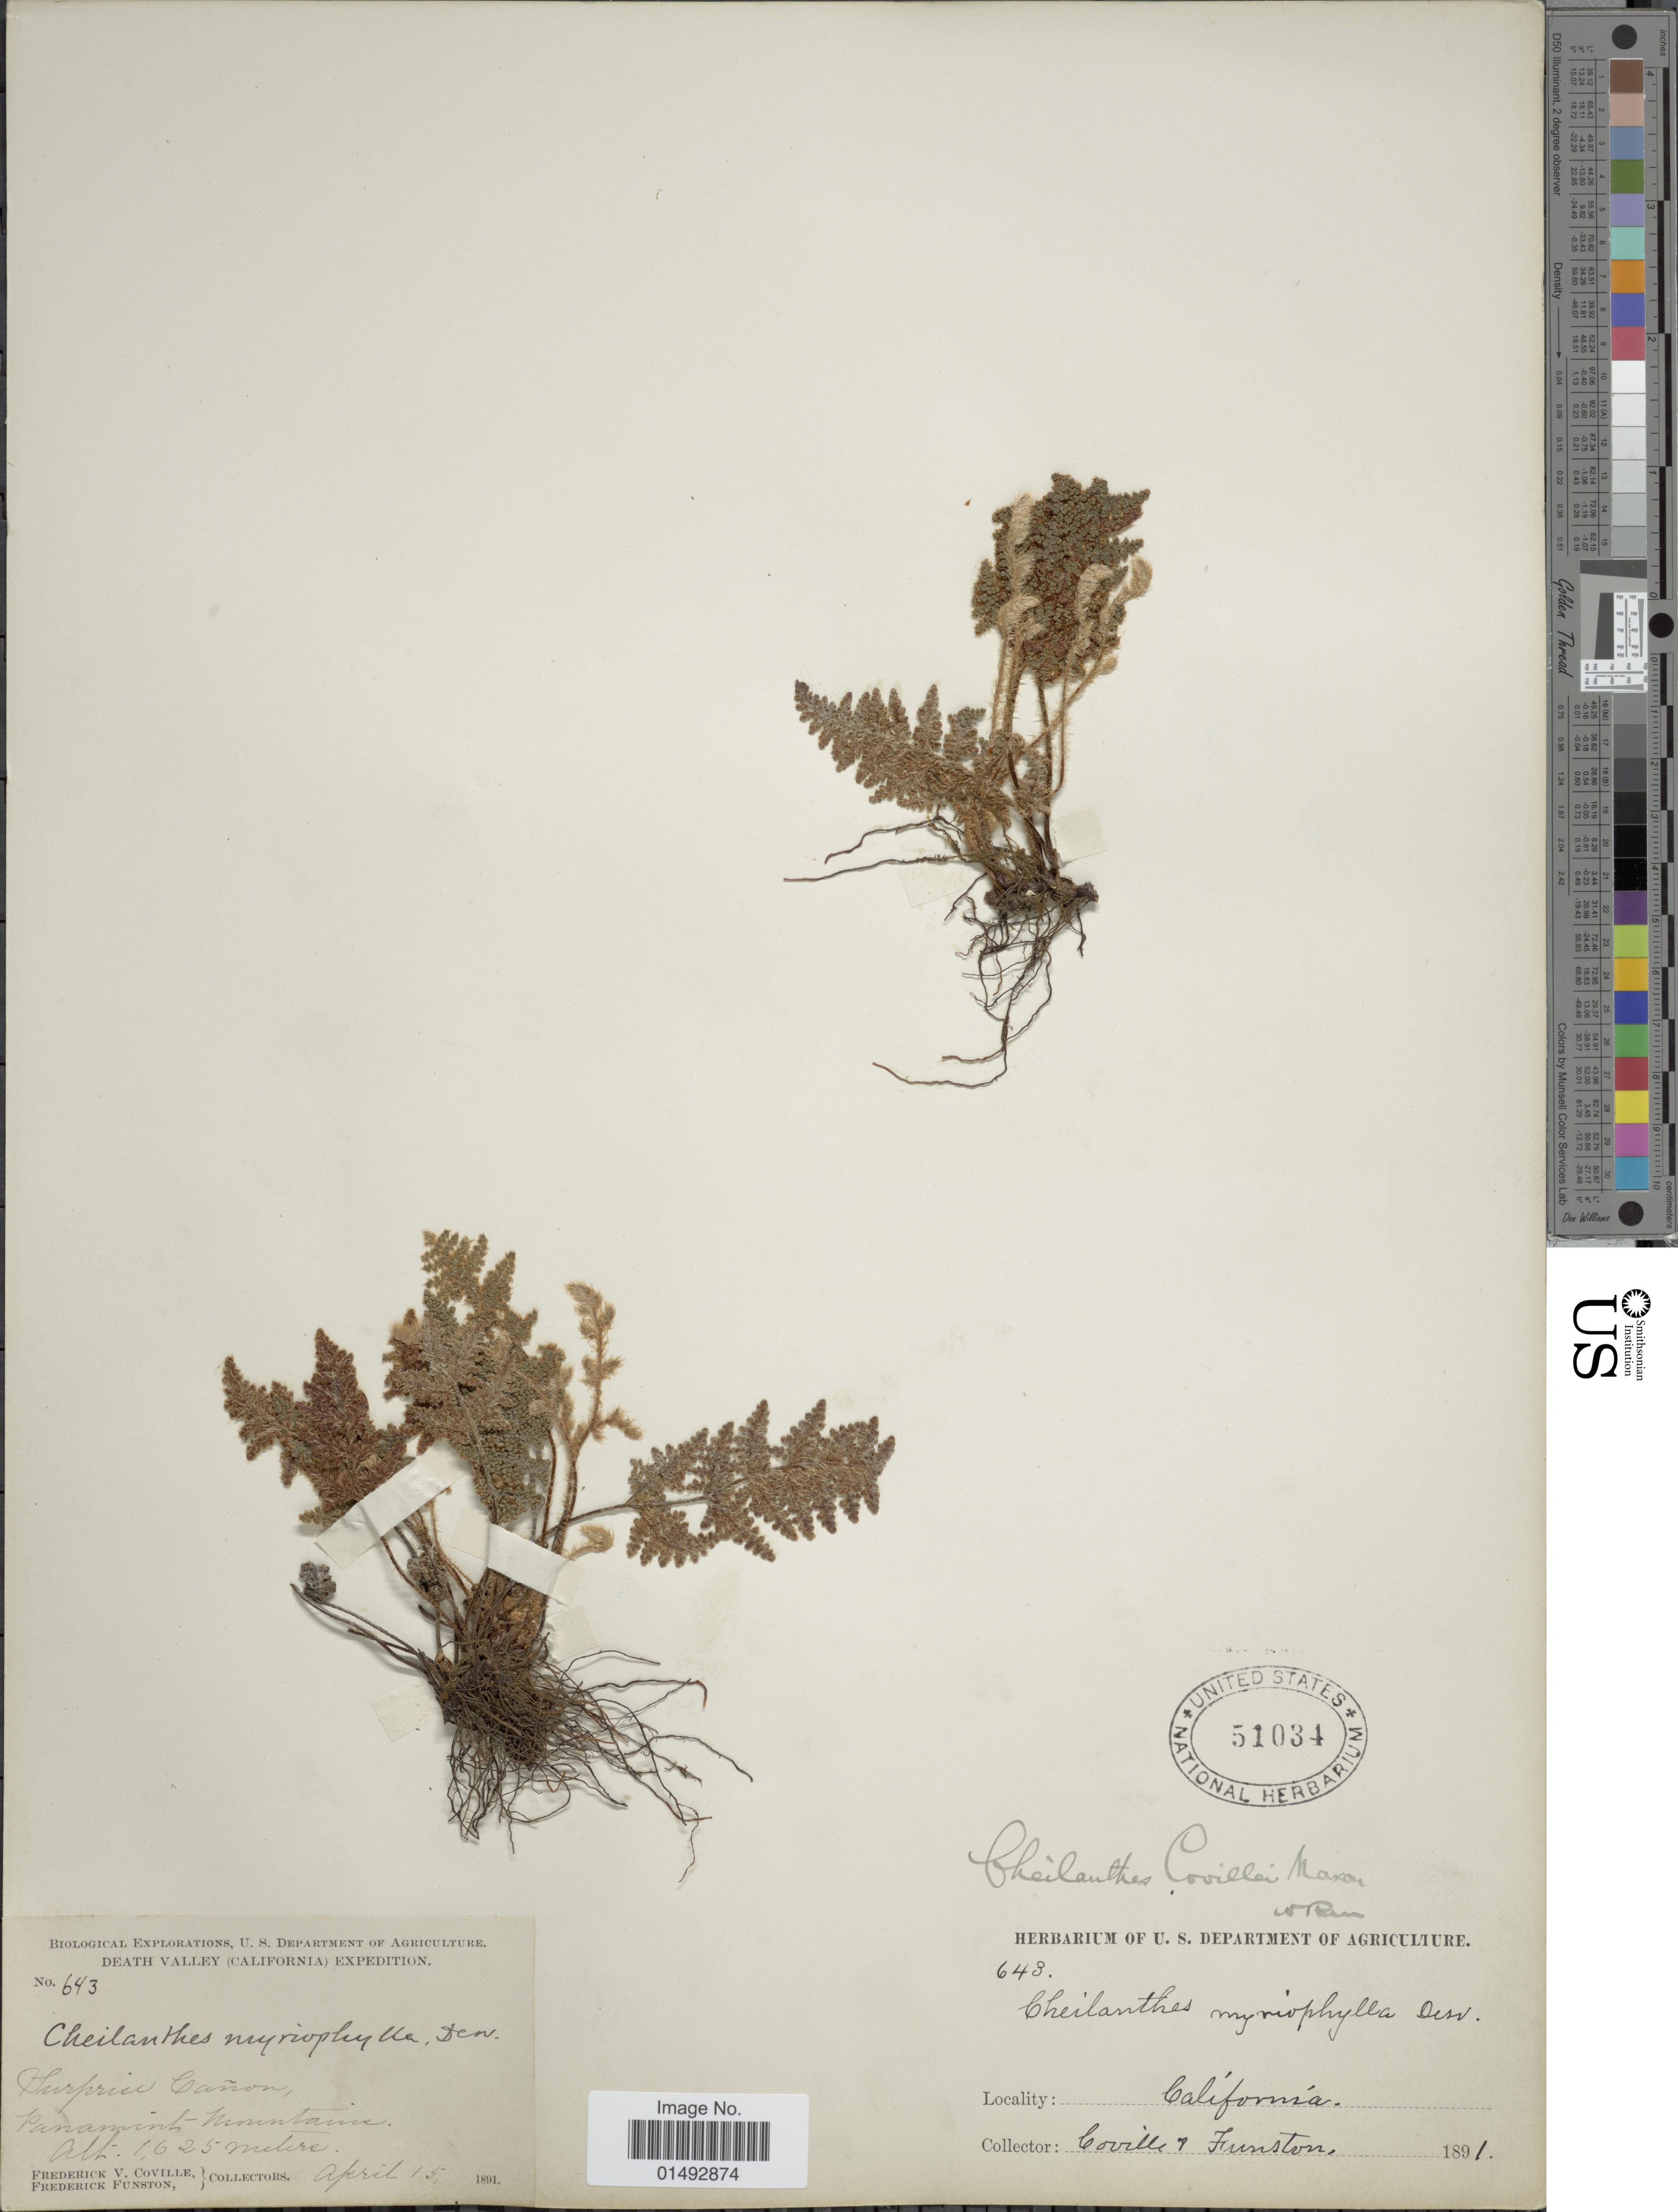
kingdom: Plantae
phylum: Tracheophyta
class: Polypodiopsida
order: Polypodiales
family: Pteridaceae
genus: Myriopteris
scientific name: Myriopteris covillei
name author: (Maxon) Á. Löve & D. Löve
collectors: F. V. Coville & F. Funston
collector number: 643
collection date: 1891-04-15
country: United States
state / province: California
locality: Death Valley, Hurprim Cañon, Panamint Mountains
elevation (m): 1625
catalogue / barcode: US 51034